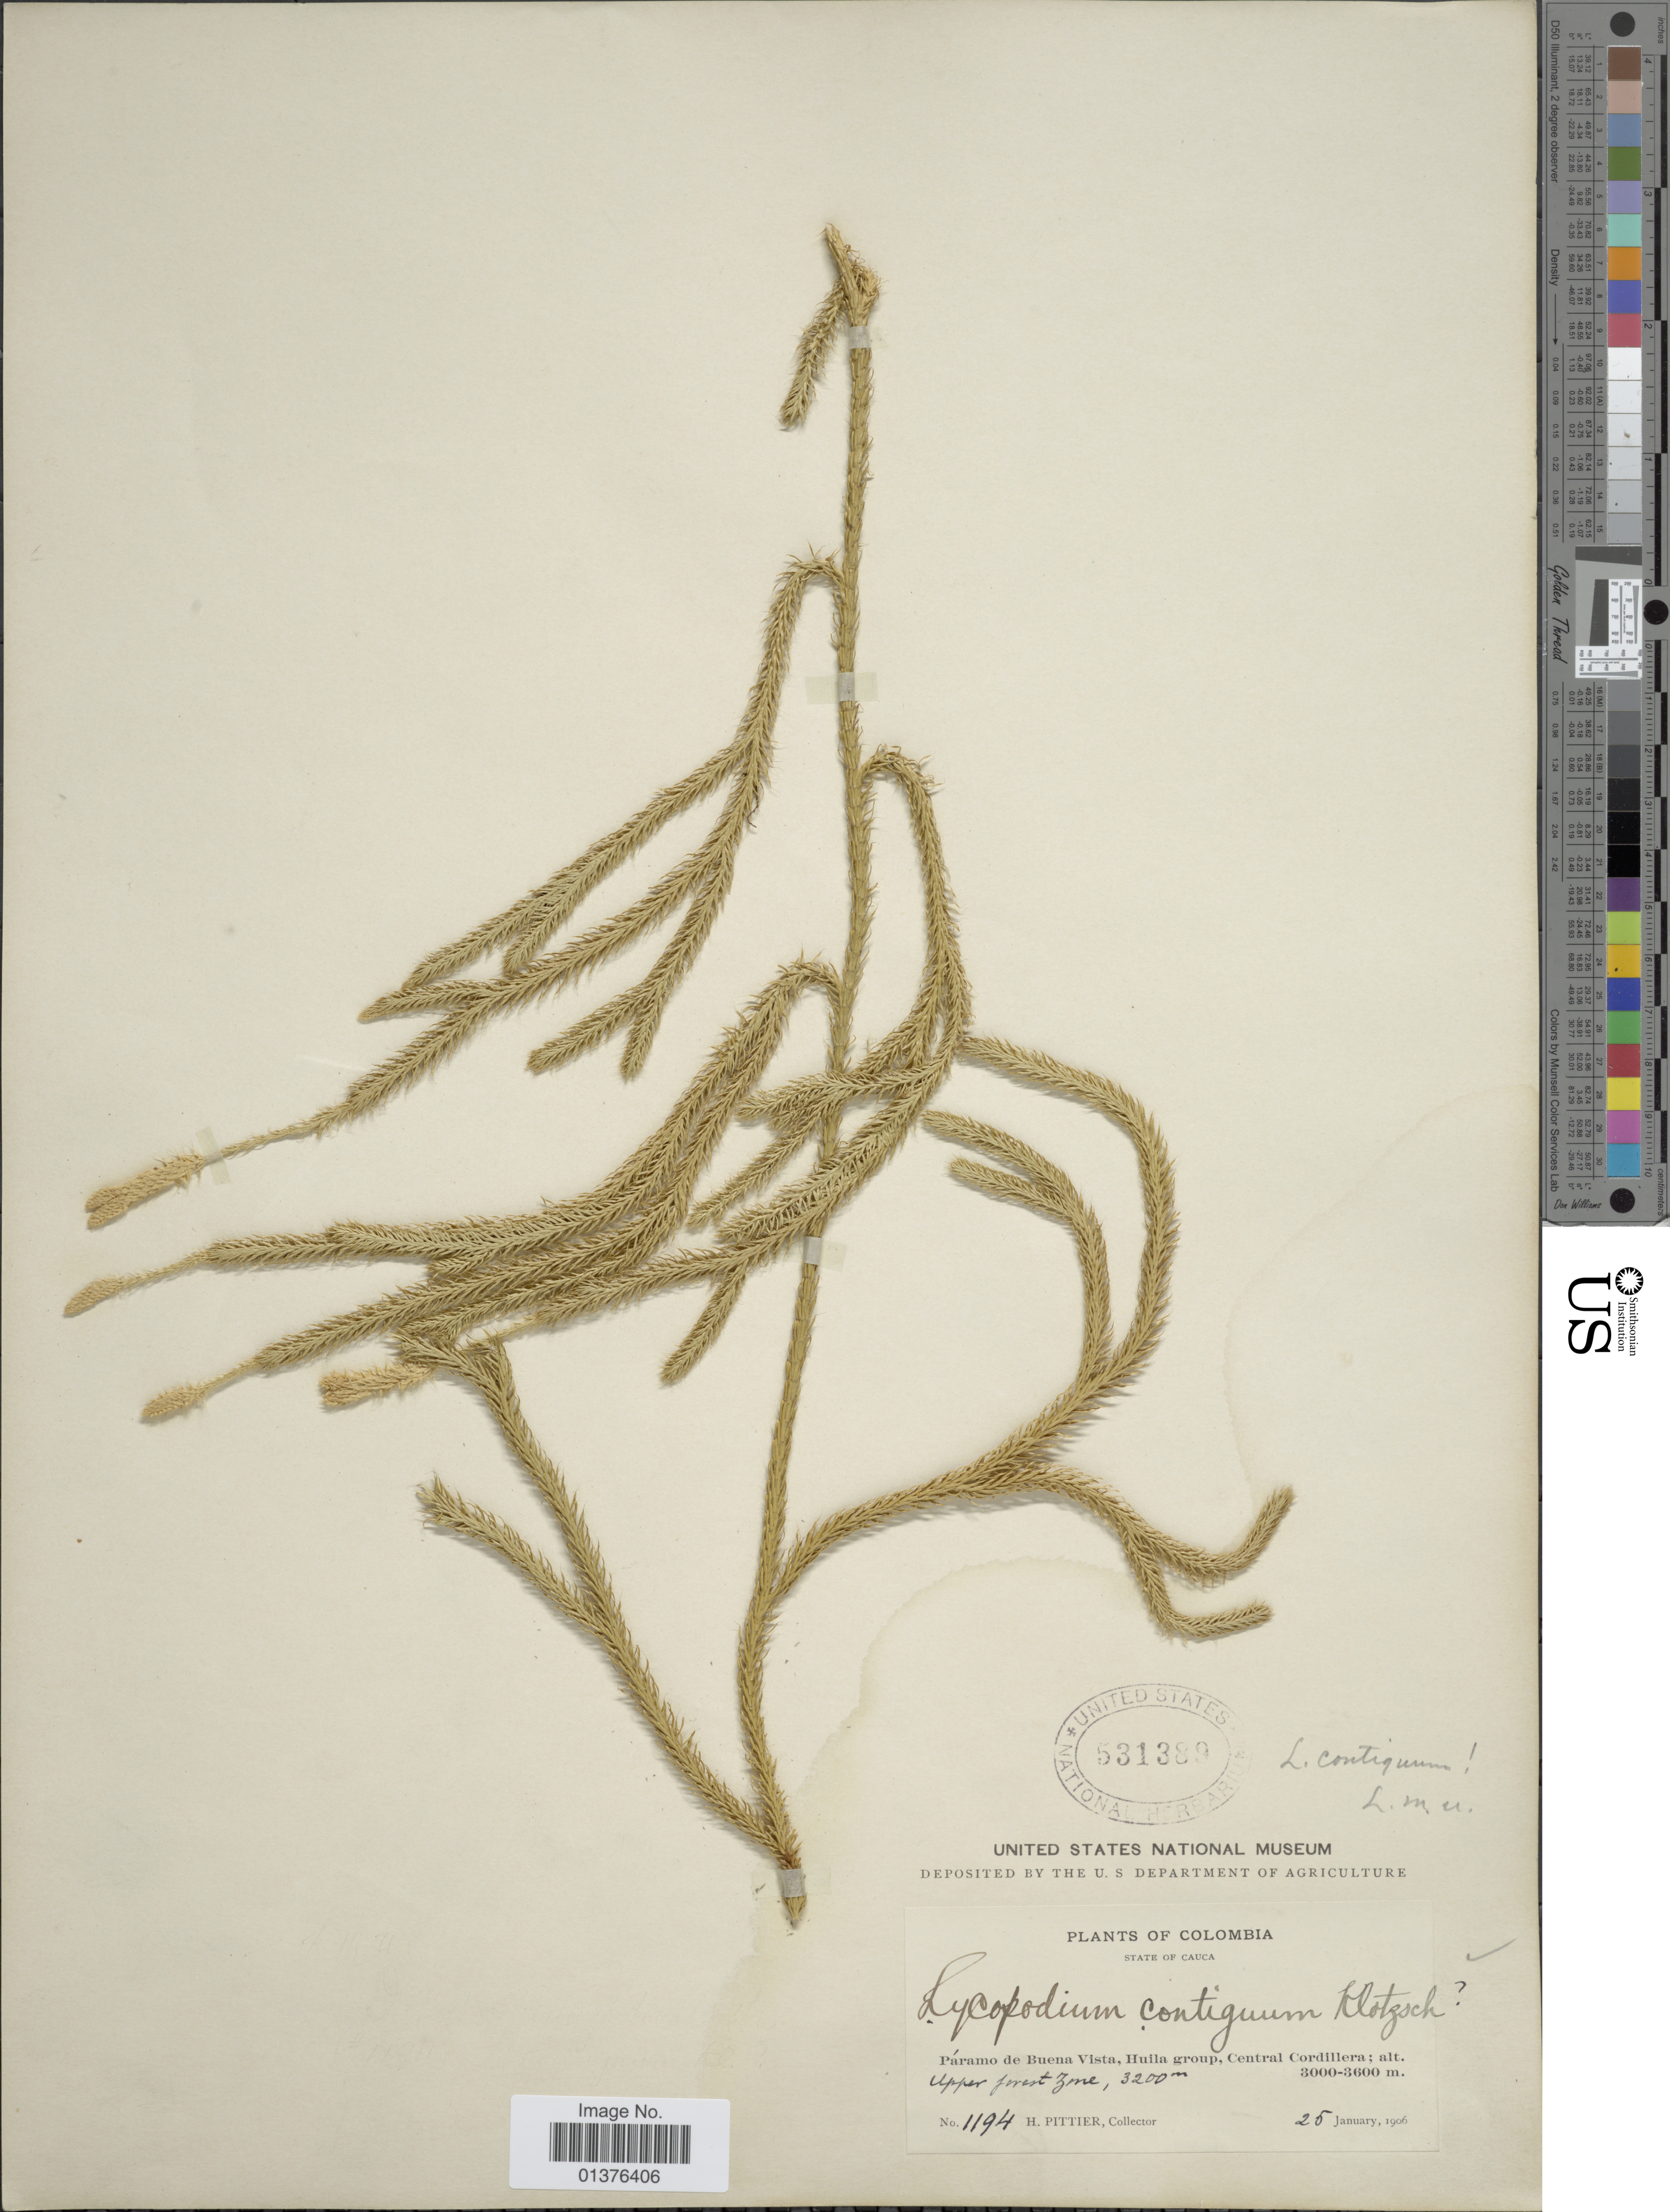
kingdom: Plantae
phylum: Tracheophyta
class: Lycopodiopsida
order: Lycopodiales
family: Lycopodiaceae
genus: Lycopodium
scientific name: Lycopodium clavatum subsp. contiguum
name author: (Klotzsch) B. Øllg.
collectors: H. F. Pittier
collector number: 1194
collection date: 1906-01-25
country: Colombia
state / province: Cauca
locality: Páramo de Buena Vista, Huila group, Central Cordillera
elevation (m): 3000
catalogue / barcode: US 531389